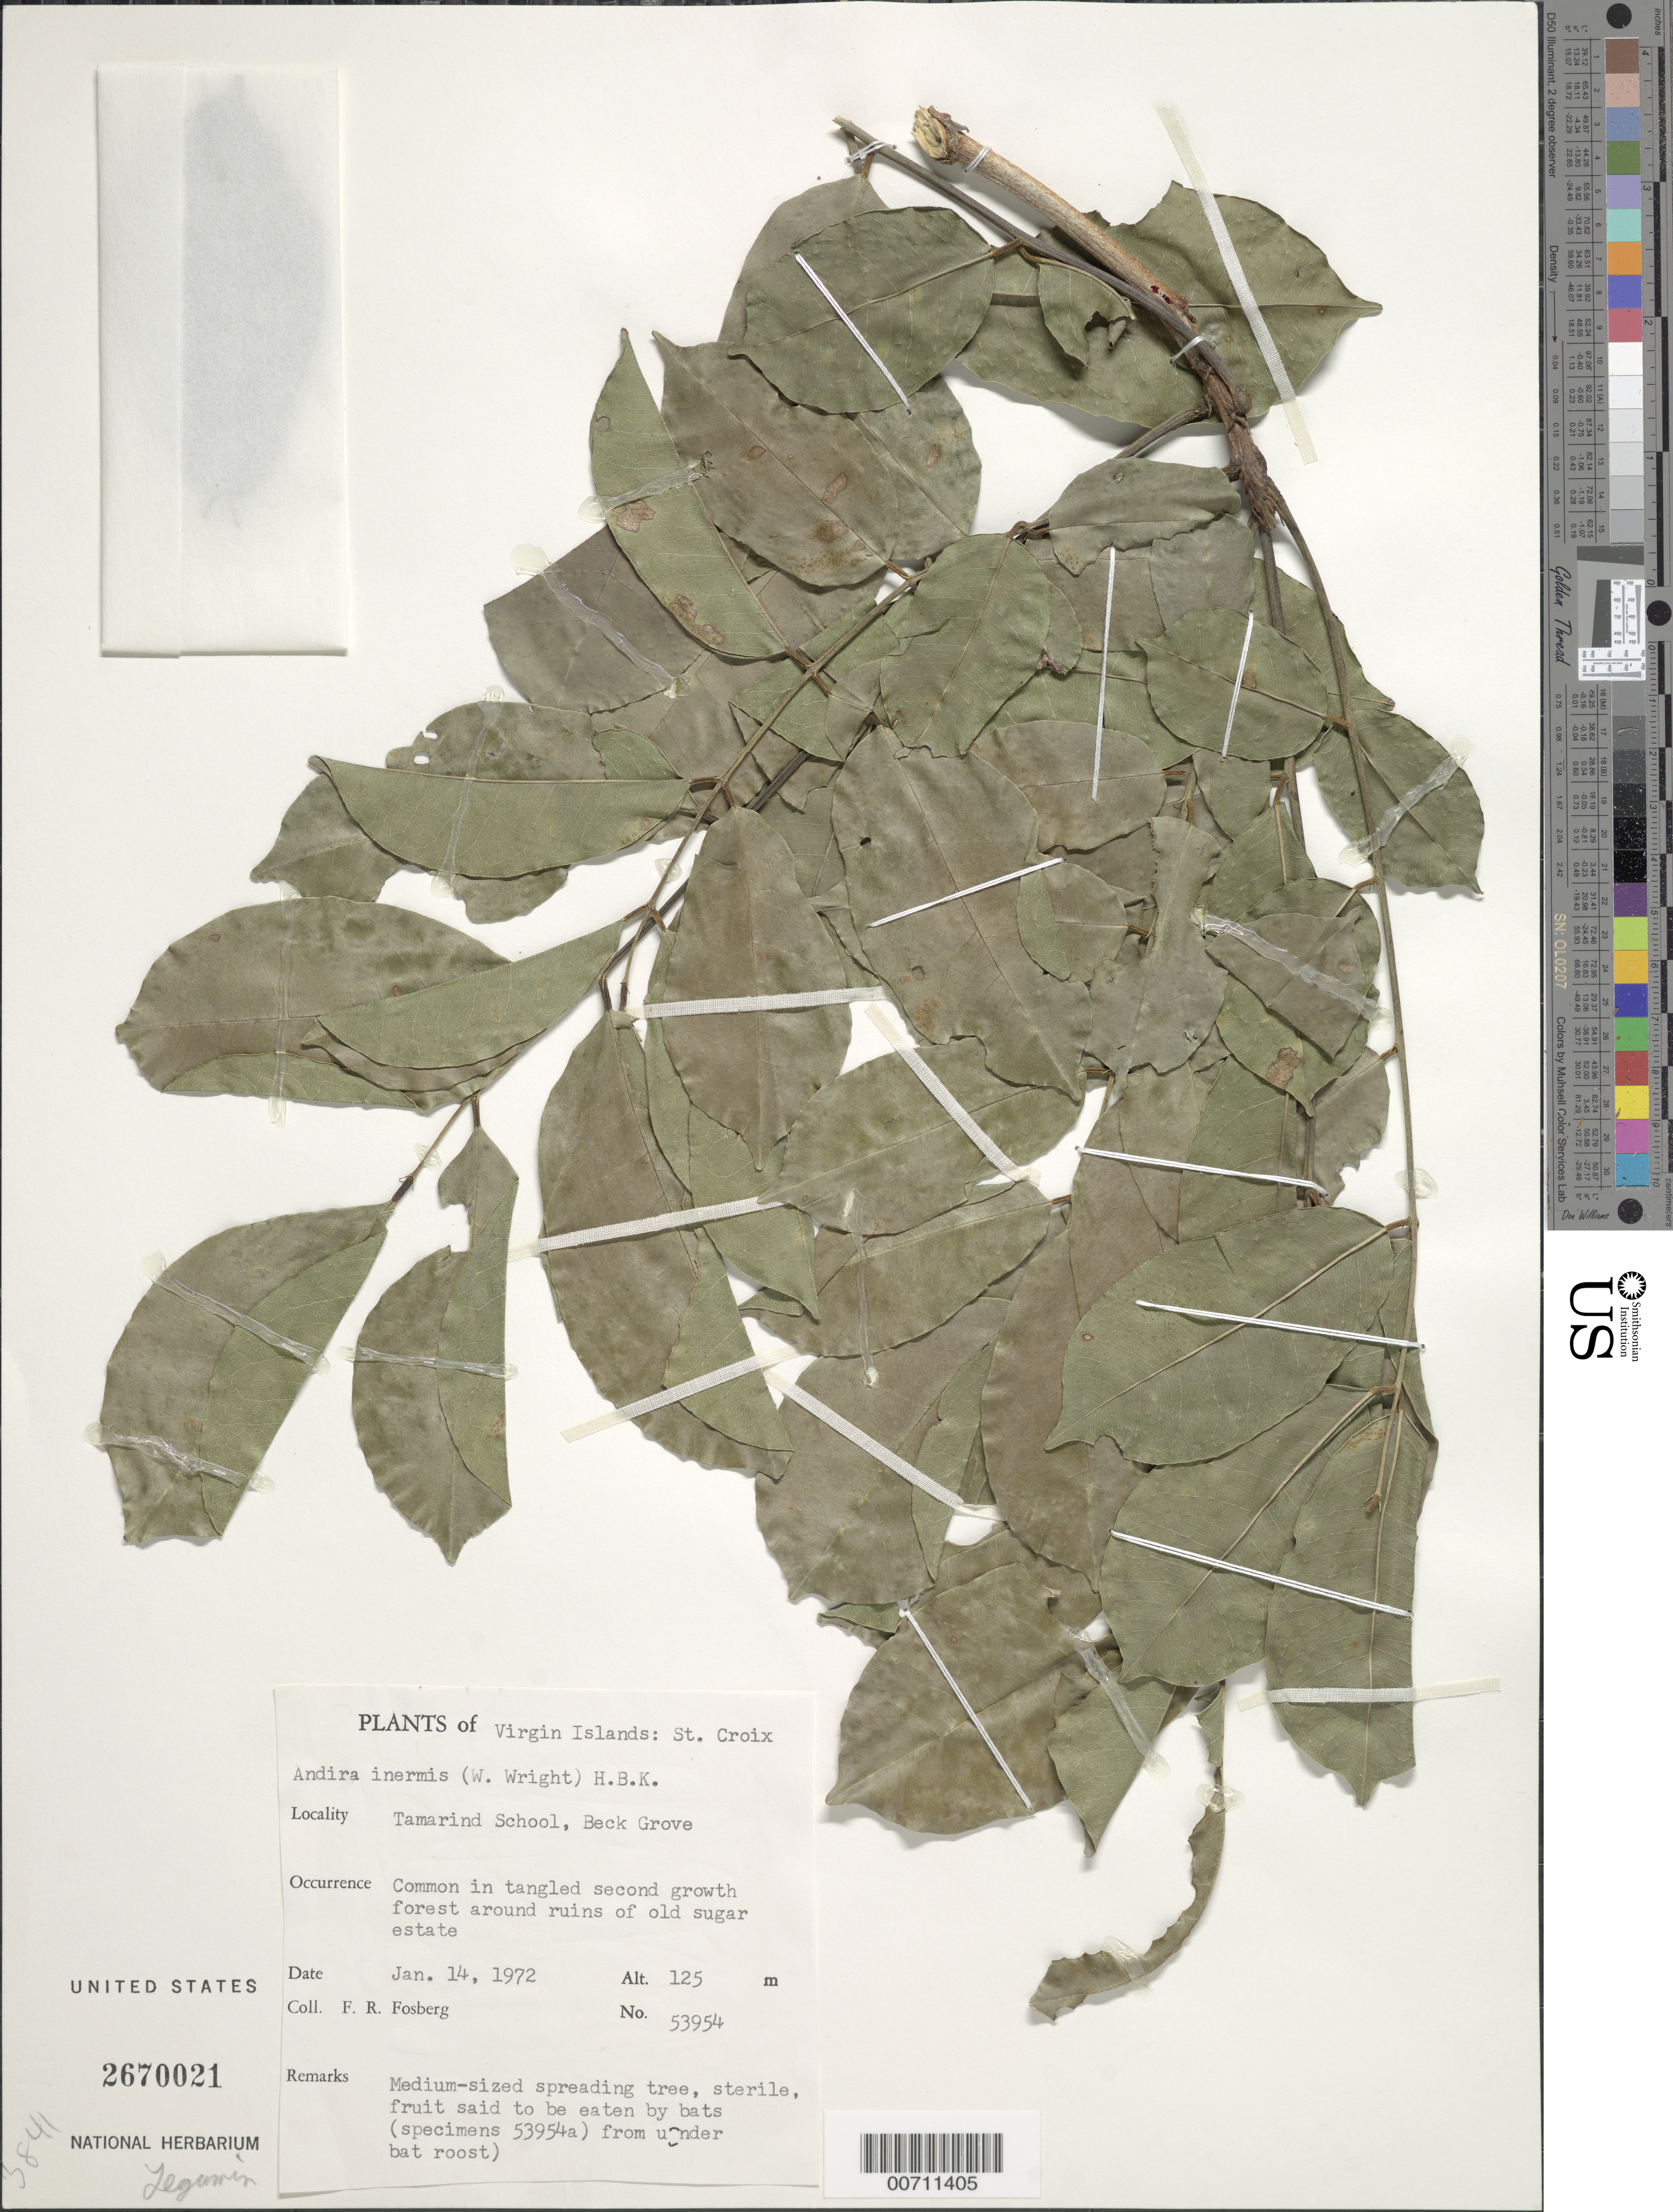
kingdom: Plantae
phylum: Tracheophyta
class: Magnoliopsida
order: Fabales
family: Fabaceae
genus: Andira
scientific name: Andira inermis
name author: (W. Wright) Kunth ex DC.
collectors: F. R. Fosberg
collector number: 53954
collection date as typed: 14 Jan 1972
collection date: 1972-01-14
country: U.S. Virgin Islands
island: St. Croix Island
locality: Tamarind School, Beck Grove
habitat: In tangled second growth forest around ruins of old sugar estate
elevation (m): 125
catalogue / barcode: US 2670021